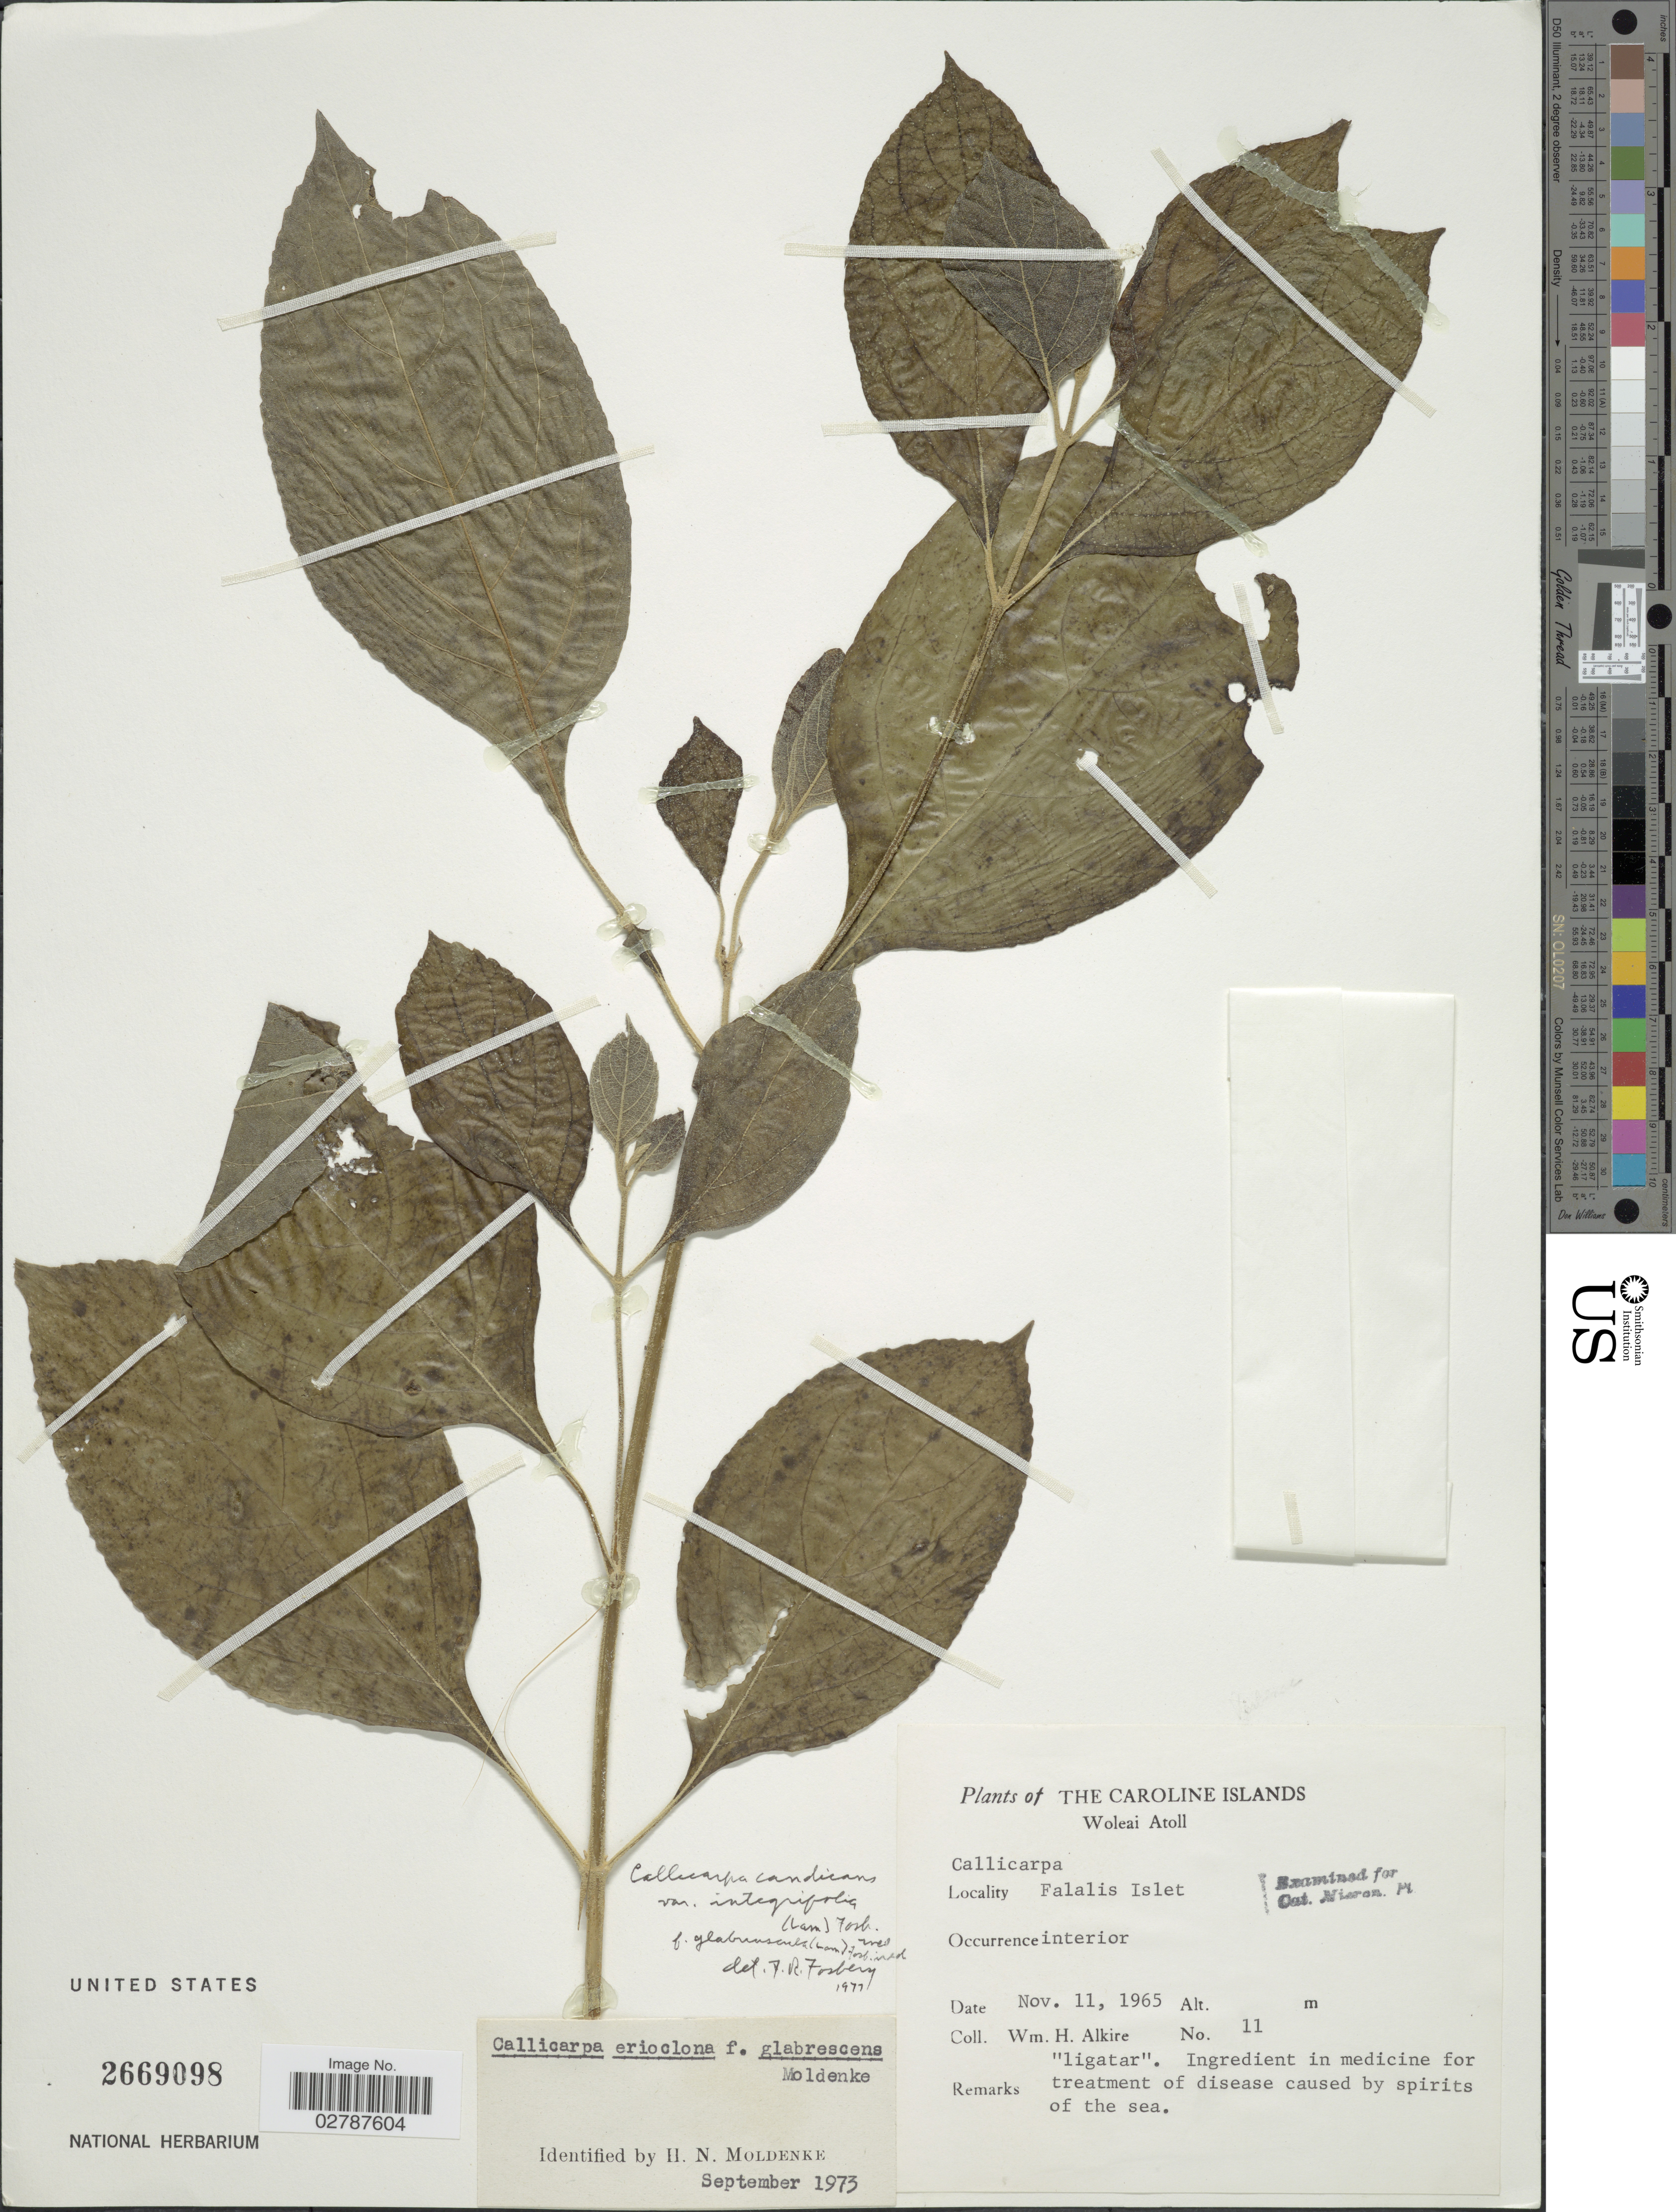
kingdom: Plantae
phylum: Tracheophyta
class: Magnoliopsida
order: Lamiales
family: Lamiaceae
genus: Callicarpa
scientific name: Callicarpa candicans var. integrifolia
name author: (Lam.) Fosberg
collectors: W. Alkire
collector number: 11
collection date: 1965-11-11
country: Micronesia, Federated States of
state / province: Yap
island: Woleai Atoll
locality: The Caroline Islands. Woleai Atoll. Falalis Islet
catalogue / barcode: US 2669098